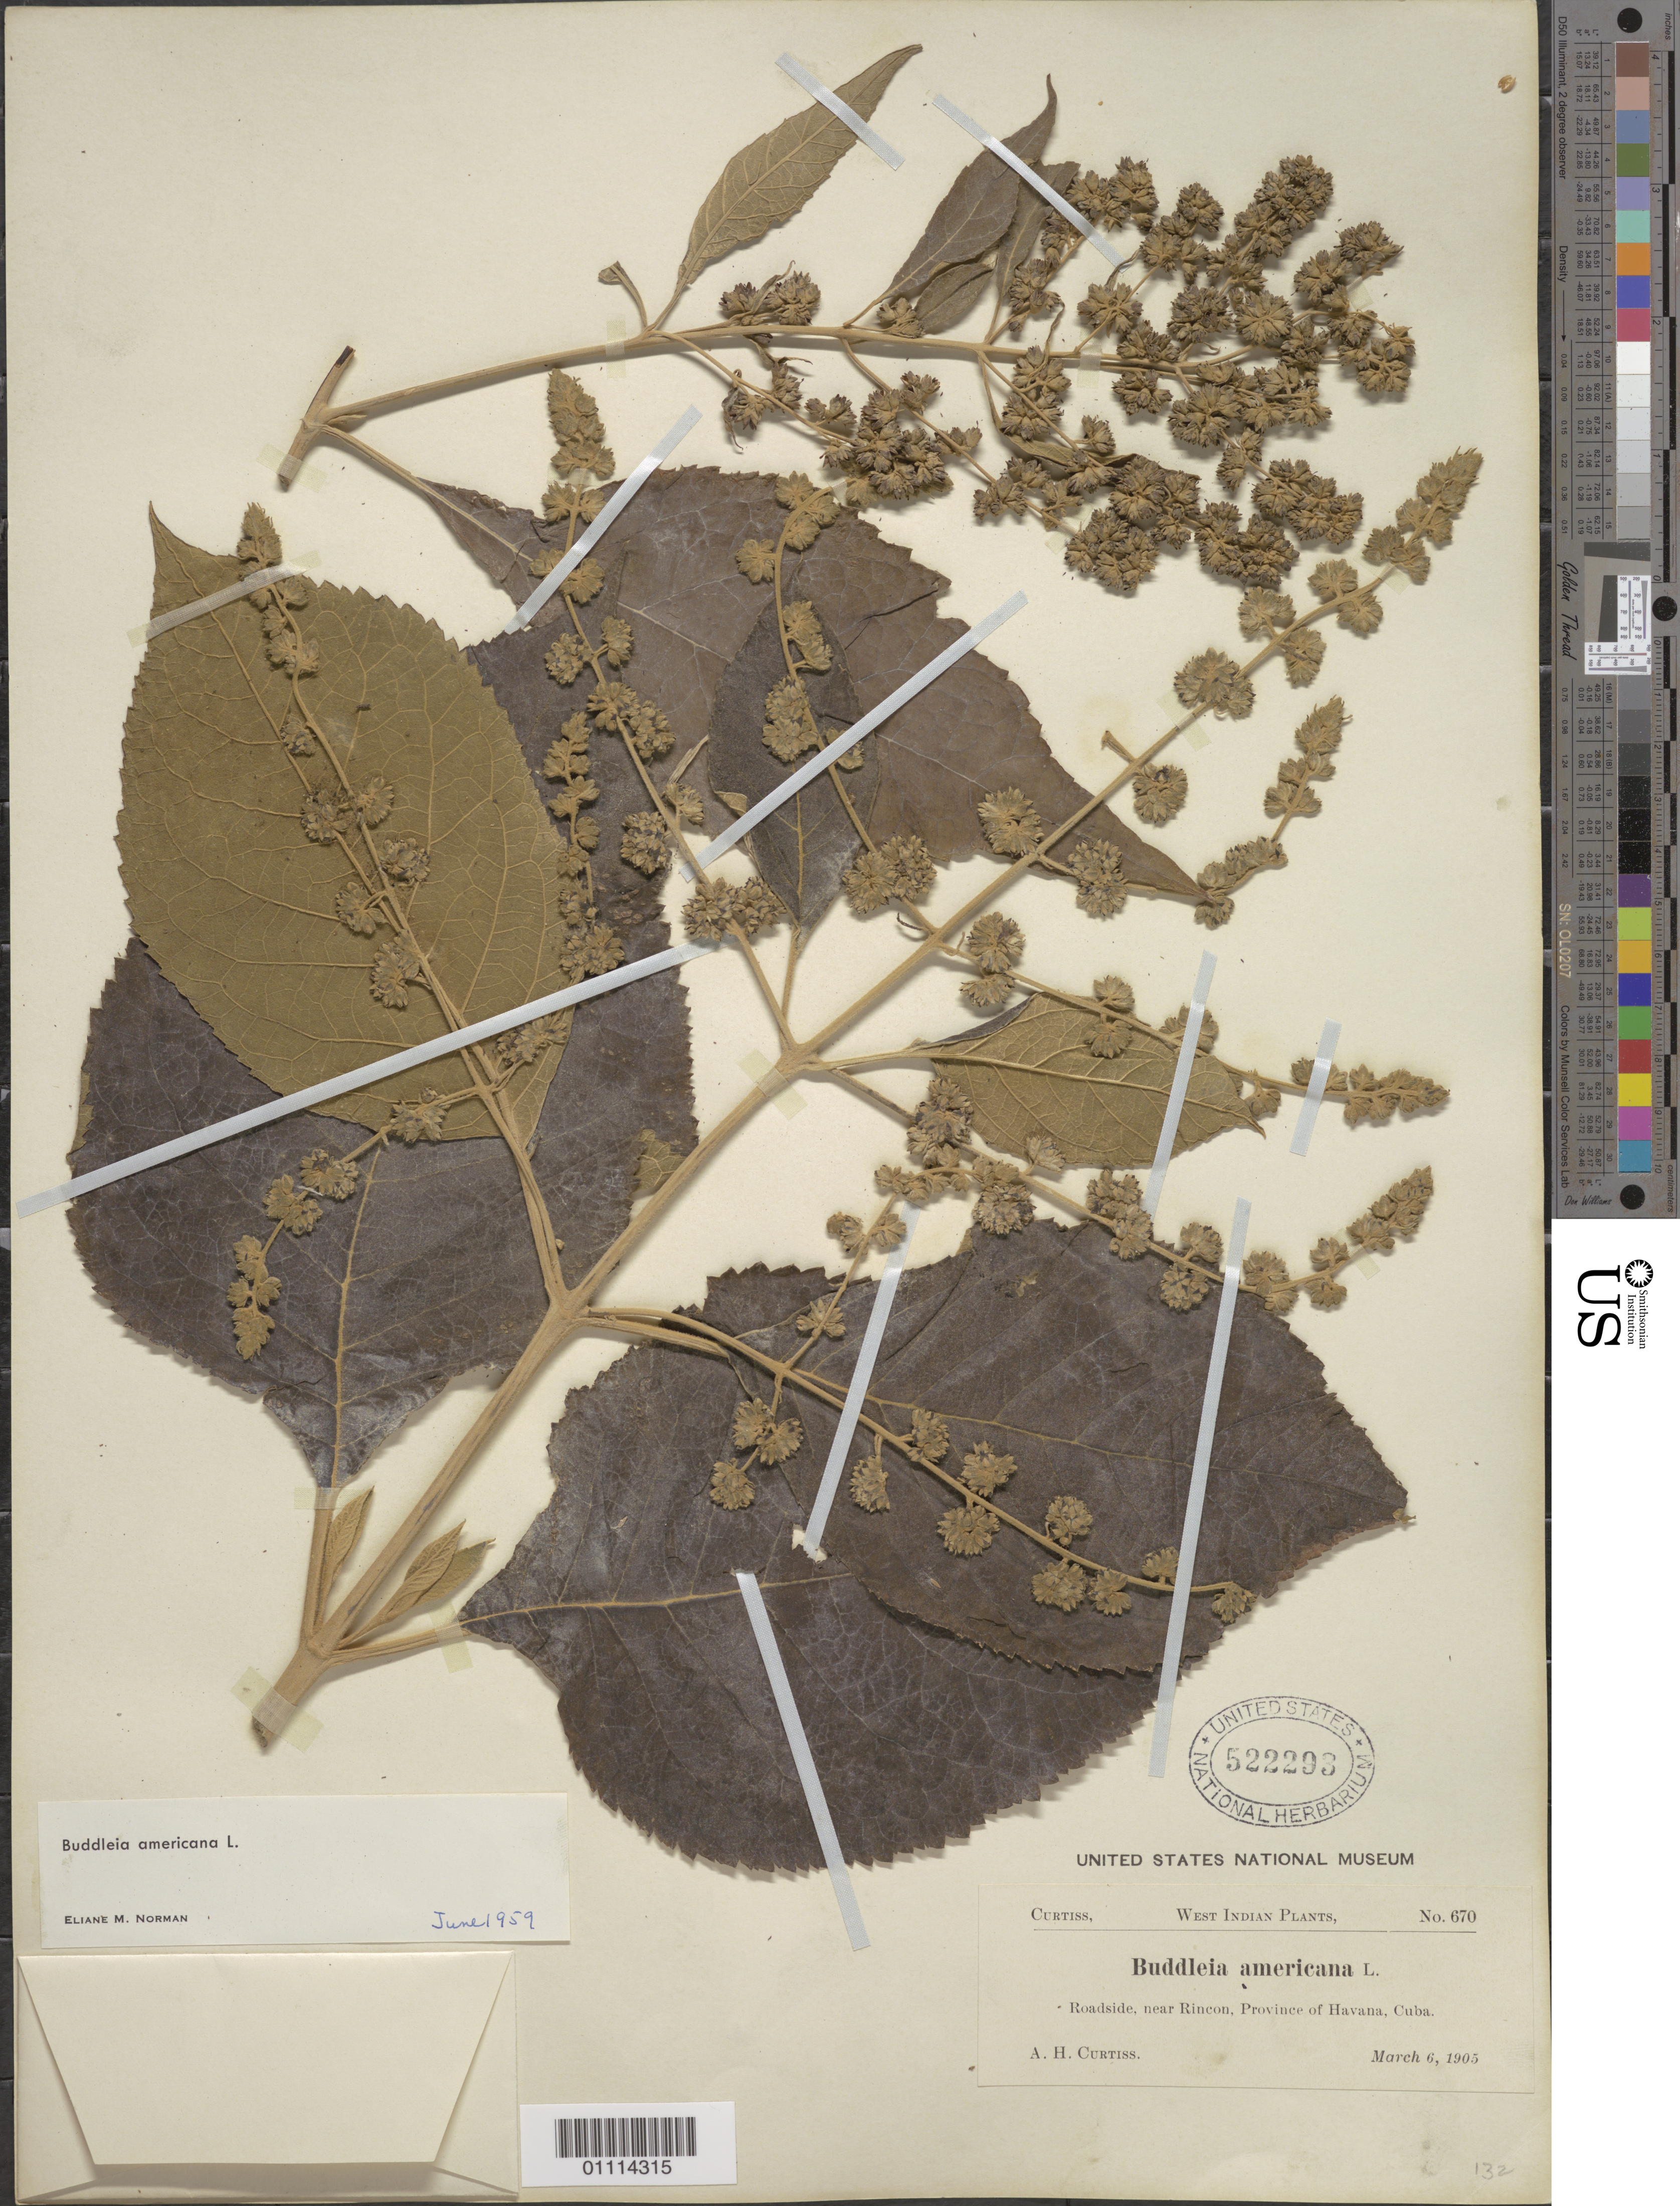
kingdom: Plantae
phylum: Tracheophyta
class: Magnoliopsida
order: Lamiales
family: Scrophulariaceae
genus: Buddleja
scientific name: Buddleja americana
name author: L.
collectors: A. H. Curtiss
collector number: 670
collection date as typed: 06 Mar 1905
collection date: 1905-03-06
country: Cuba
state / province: La Habana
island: Cuba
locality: Near Rincon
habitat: Roadside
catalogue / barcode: US 522293